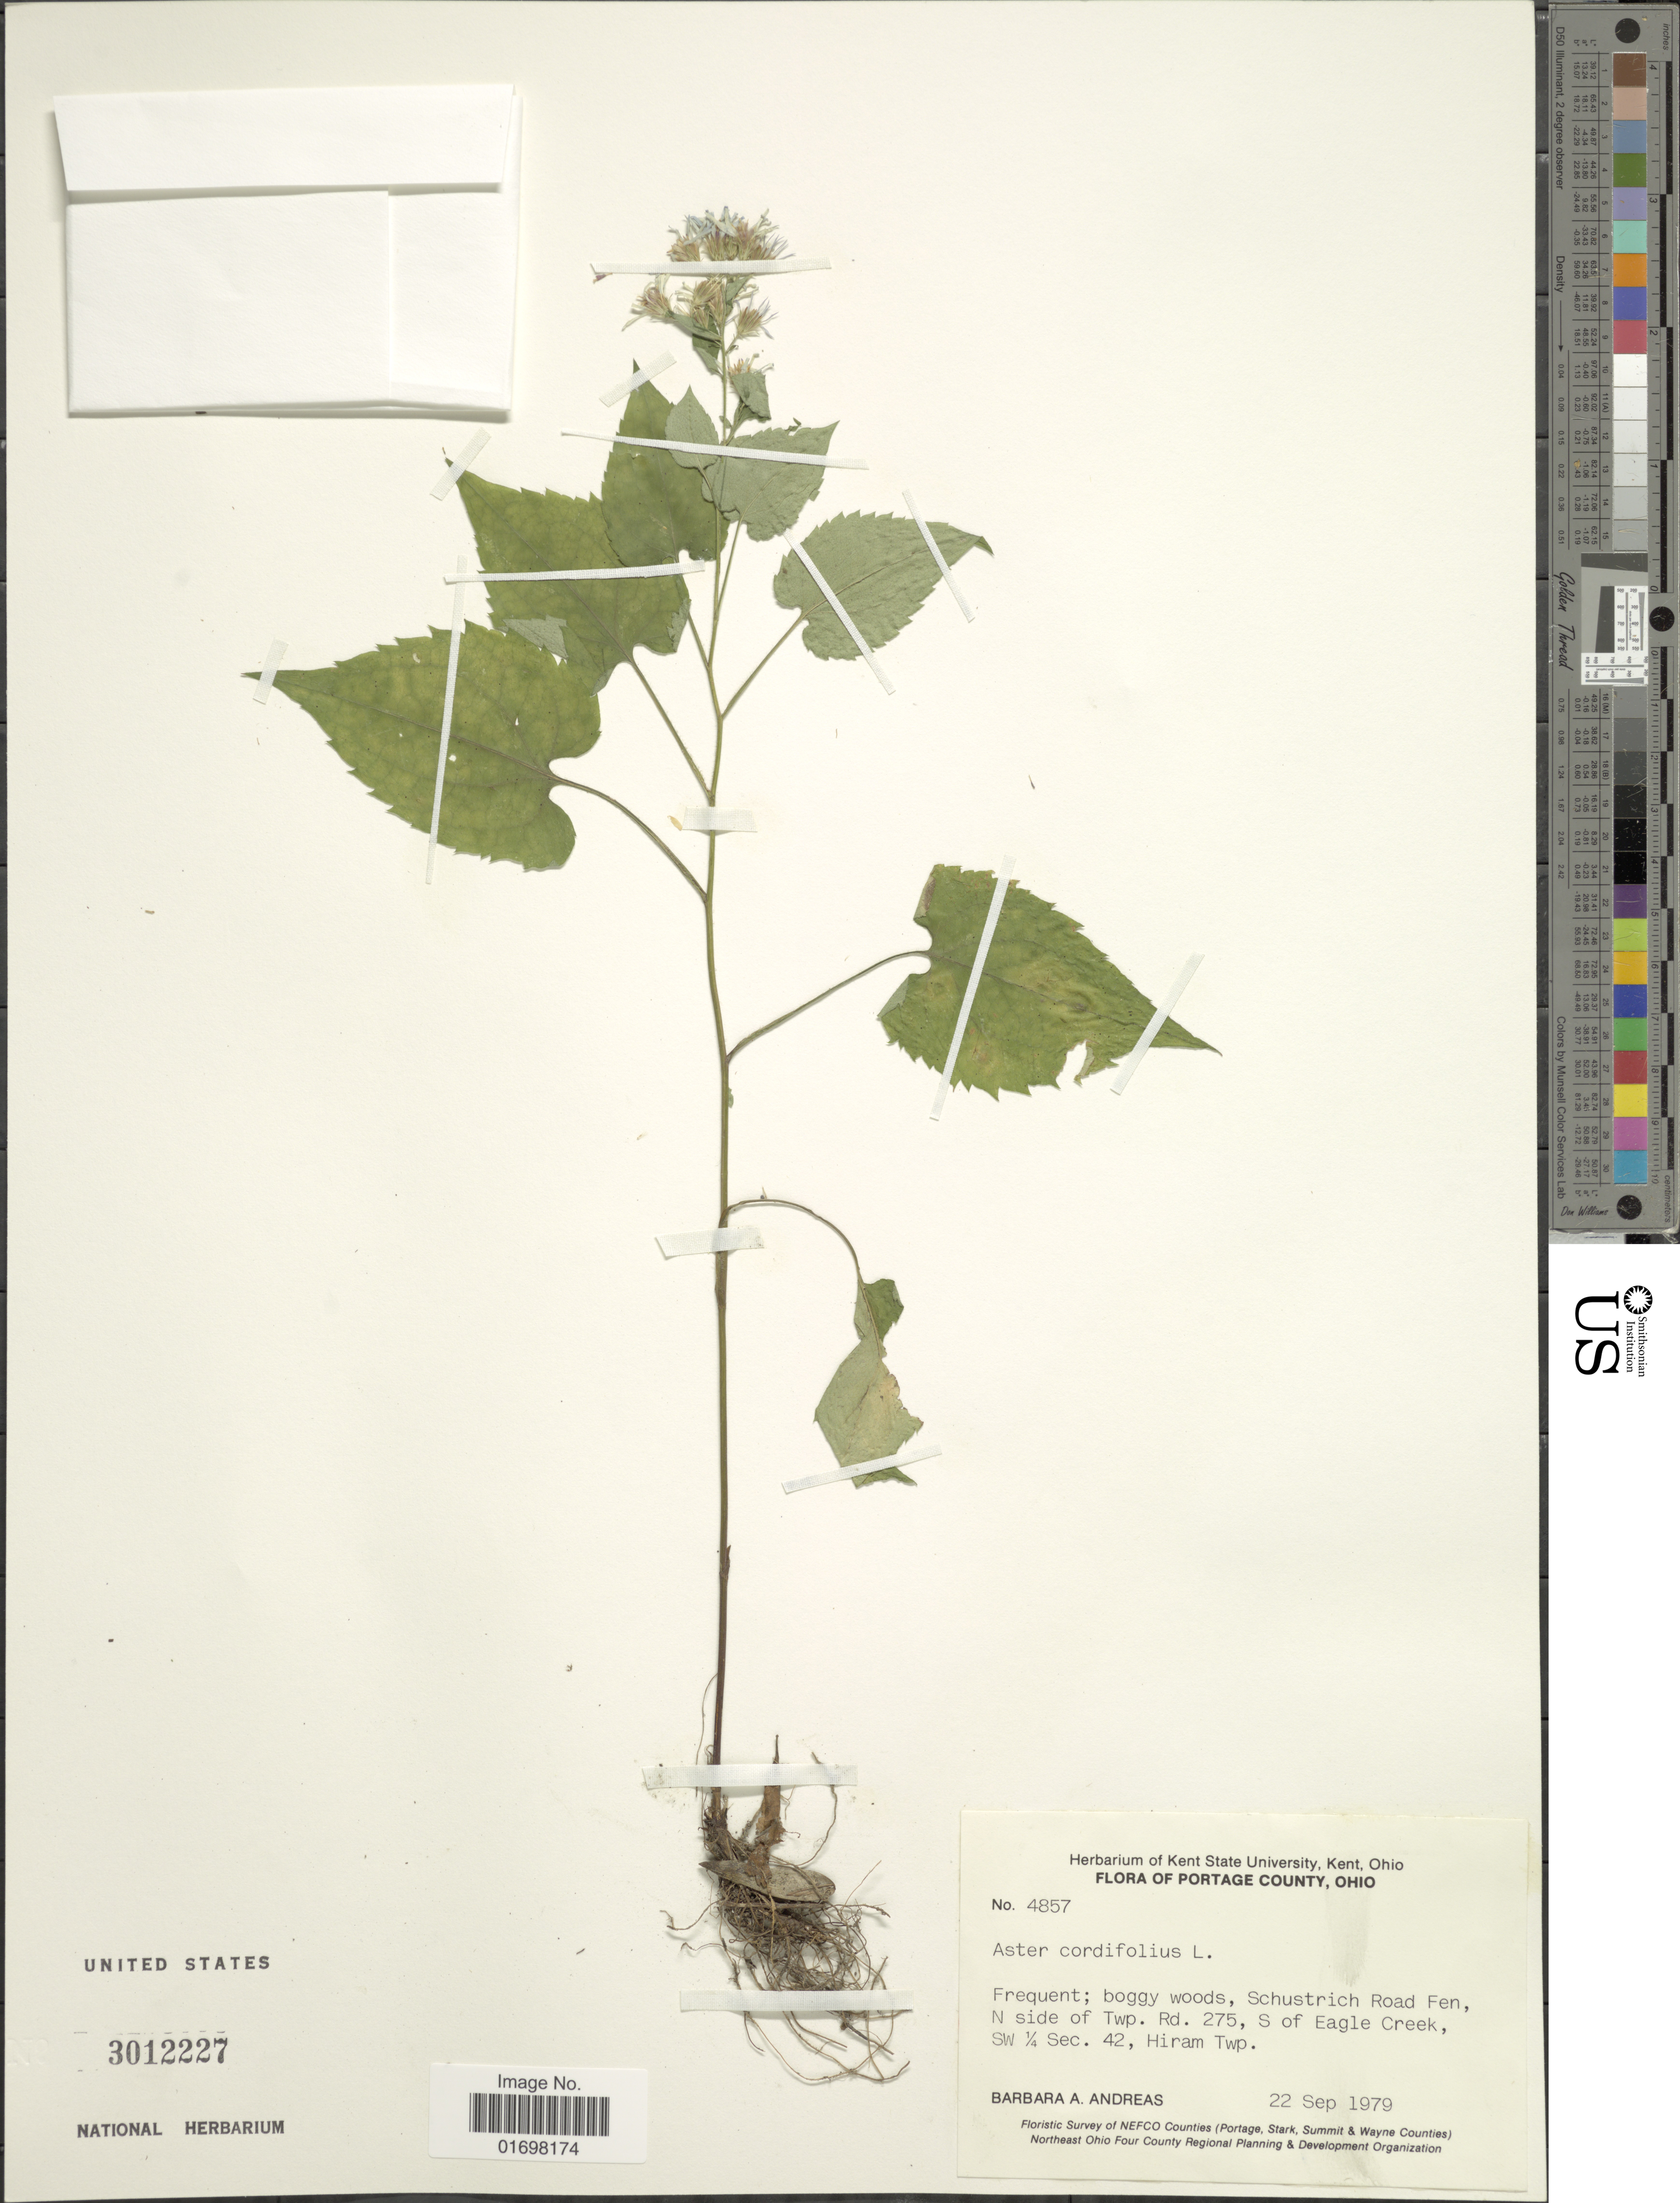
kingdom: Plantae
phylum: Tracheophyta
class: Magnoliopsida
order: Asterales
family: Asteraceae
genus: Symphyotrichum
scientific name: Symphyotrichum cordifolium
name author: (L.) G.L. Nesom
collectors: B. A. Andreas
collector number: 4857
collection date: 1979-09-22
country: United States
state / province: Ohio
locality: Portage County, Ohio, Schustrich Road Fen, N side of Twp. Rd. 275, S of Egle Creek. SW ¼ Sec. 42, Hiriam Twp.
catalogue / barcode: US 3012227